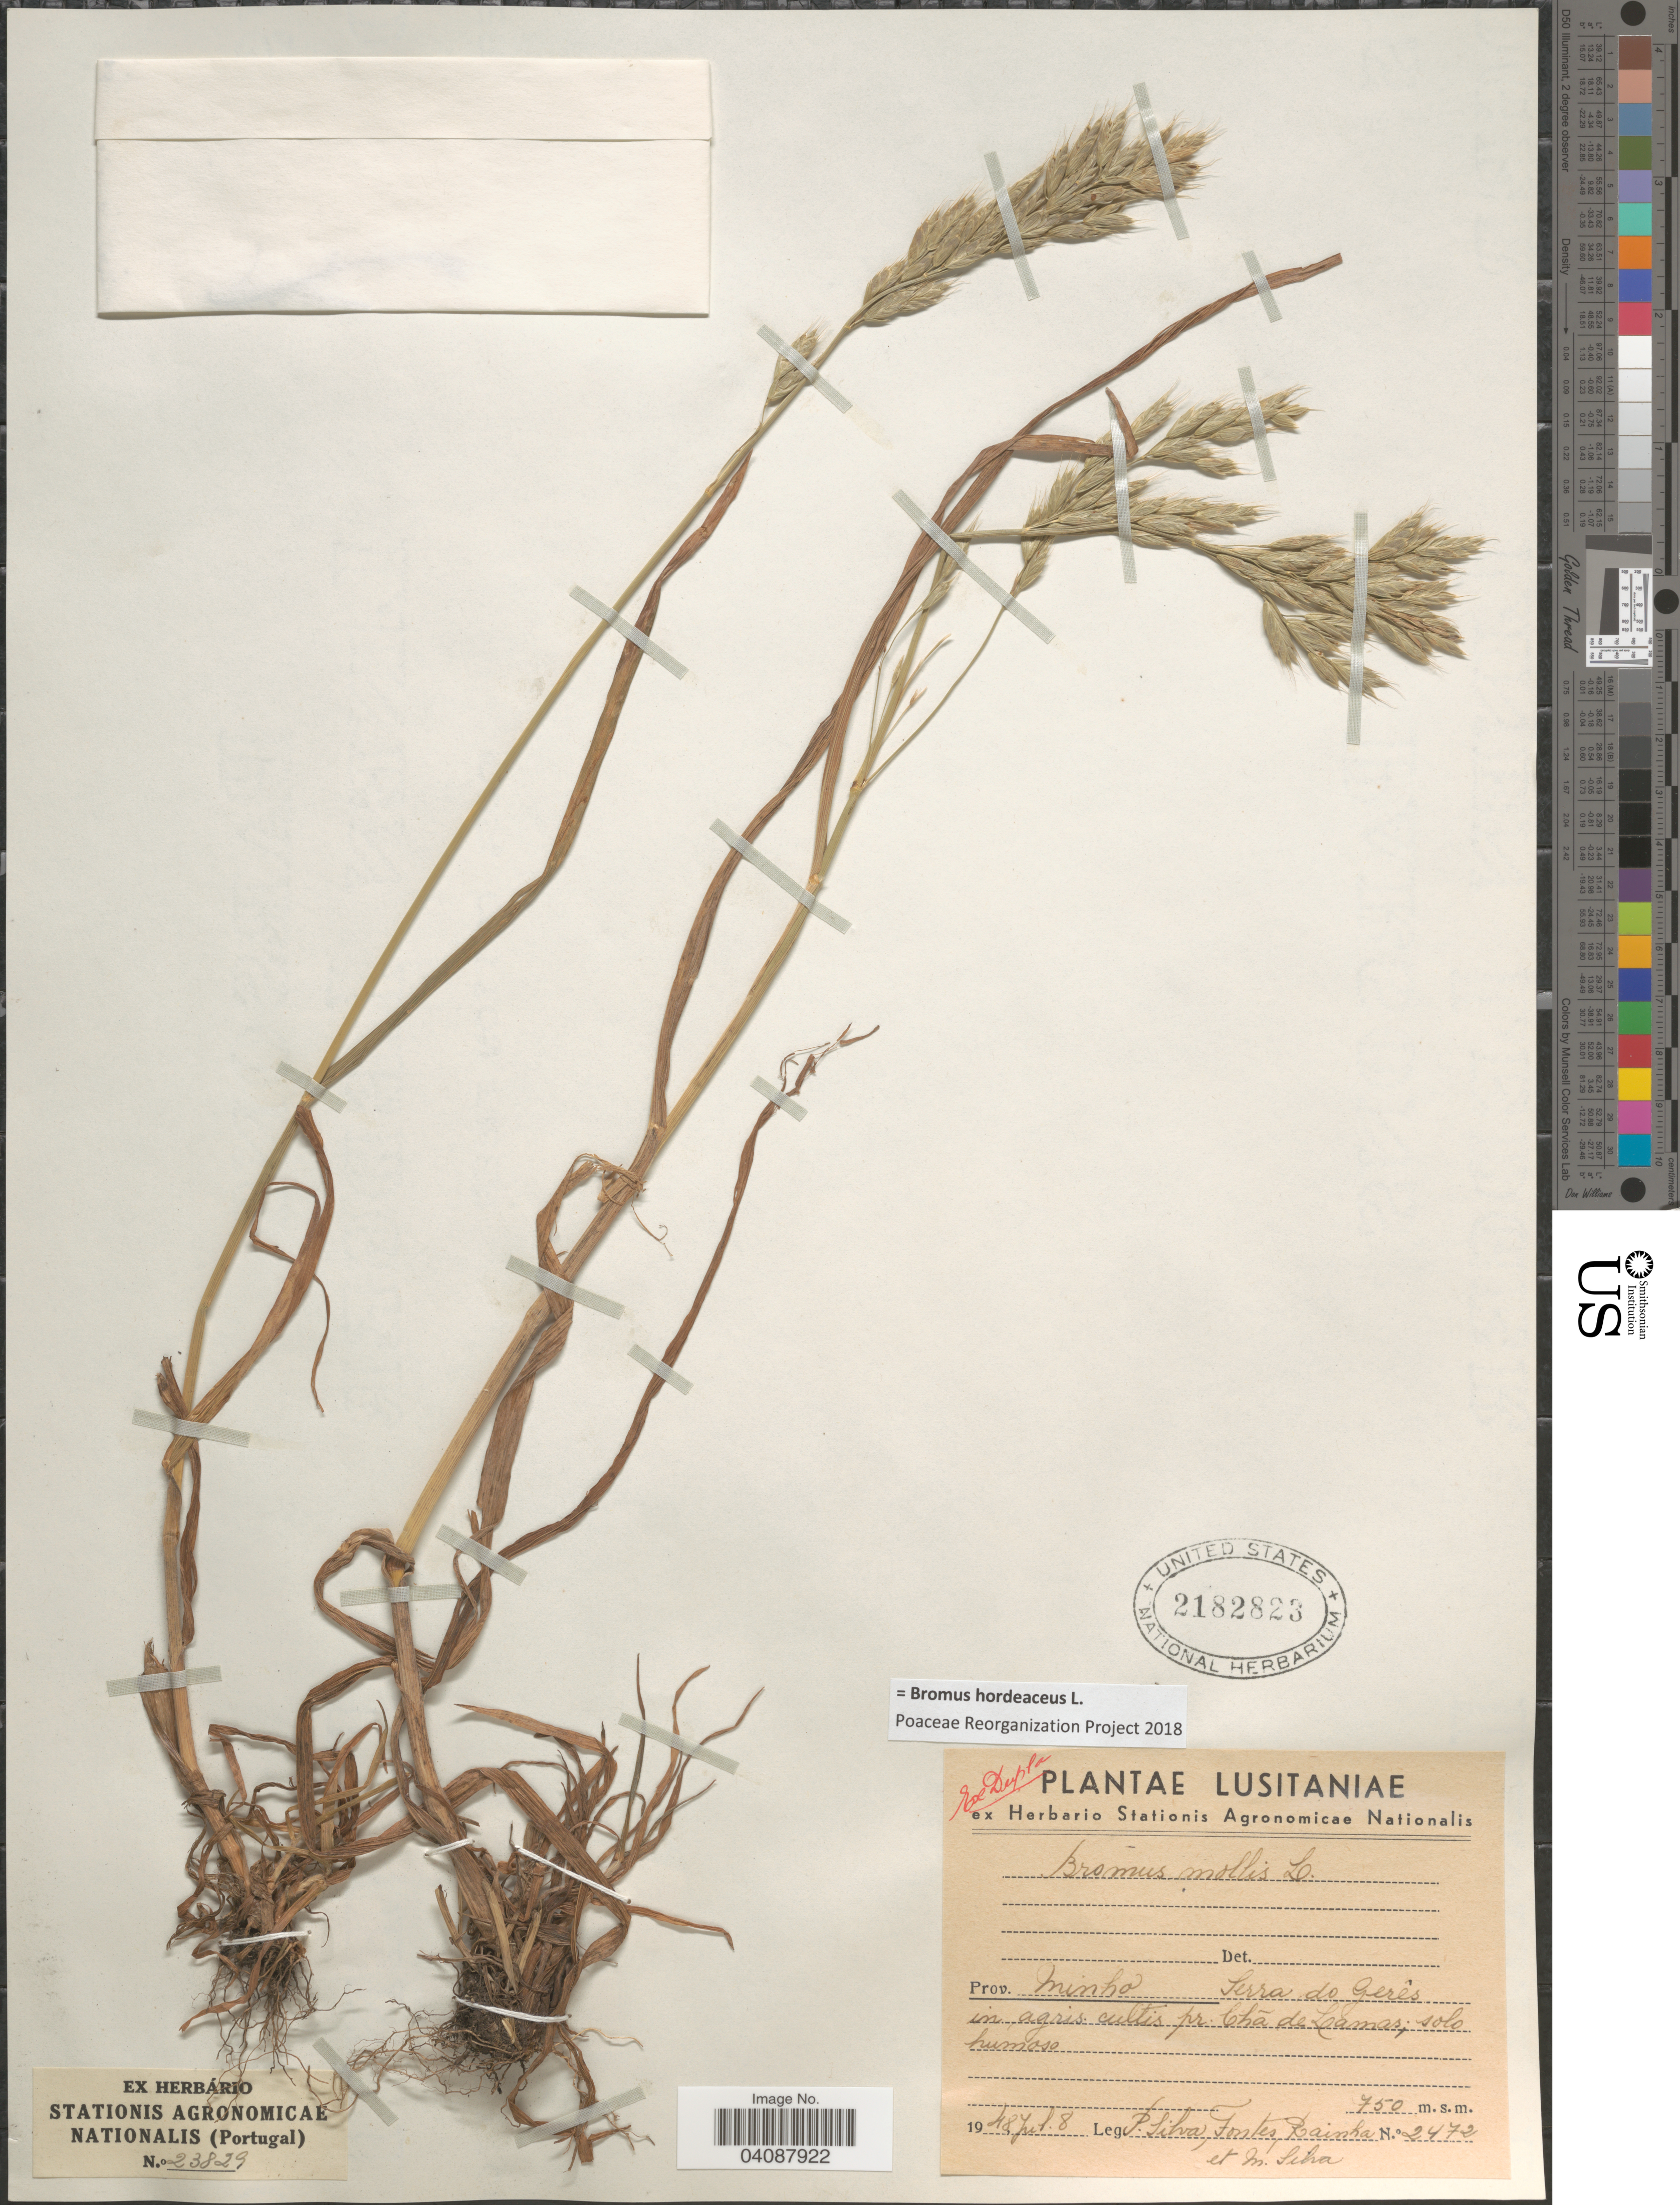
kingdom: Plantae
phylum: Tracheophyta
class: Liliopsida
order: Poales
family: Poaceae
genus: Bromus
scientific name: Bromus hordeaceus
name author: L.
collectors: P. Silva, Fontes, B. Rainha & M. Silva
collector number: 2472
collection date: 1948-07-08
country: Portugal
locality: Lusitaniae. Prov. Minho. Serra do Gerês in agris cultis pr. Chã de Lamas; solo humoso.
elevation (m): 750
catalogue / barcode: US 2182823